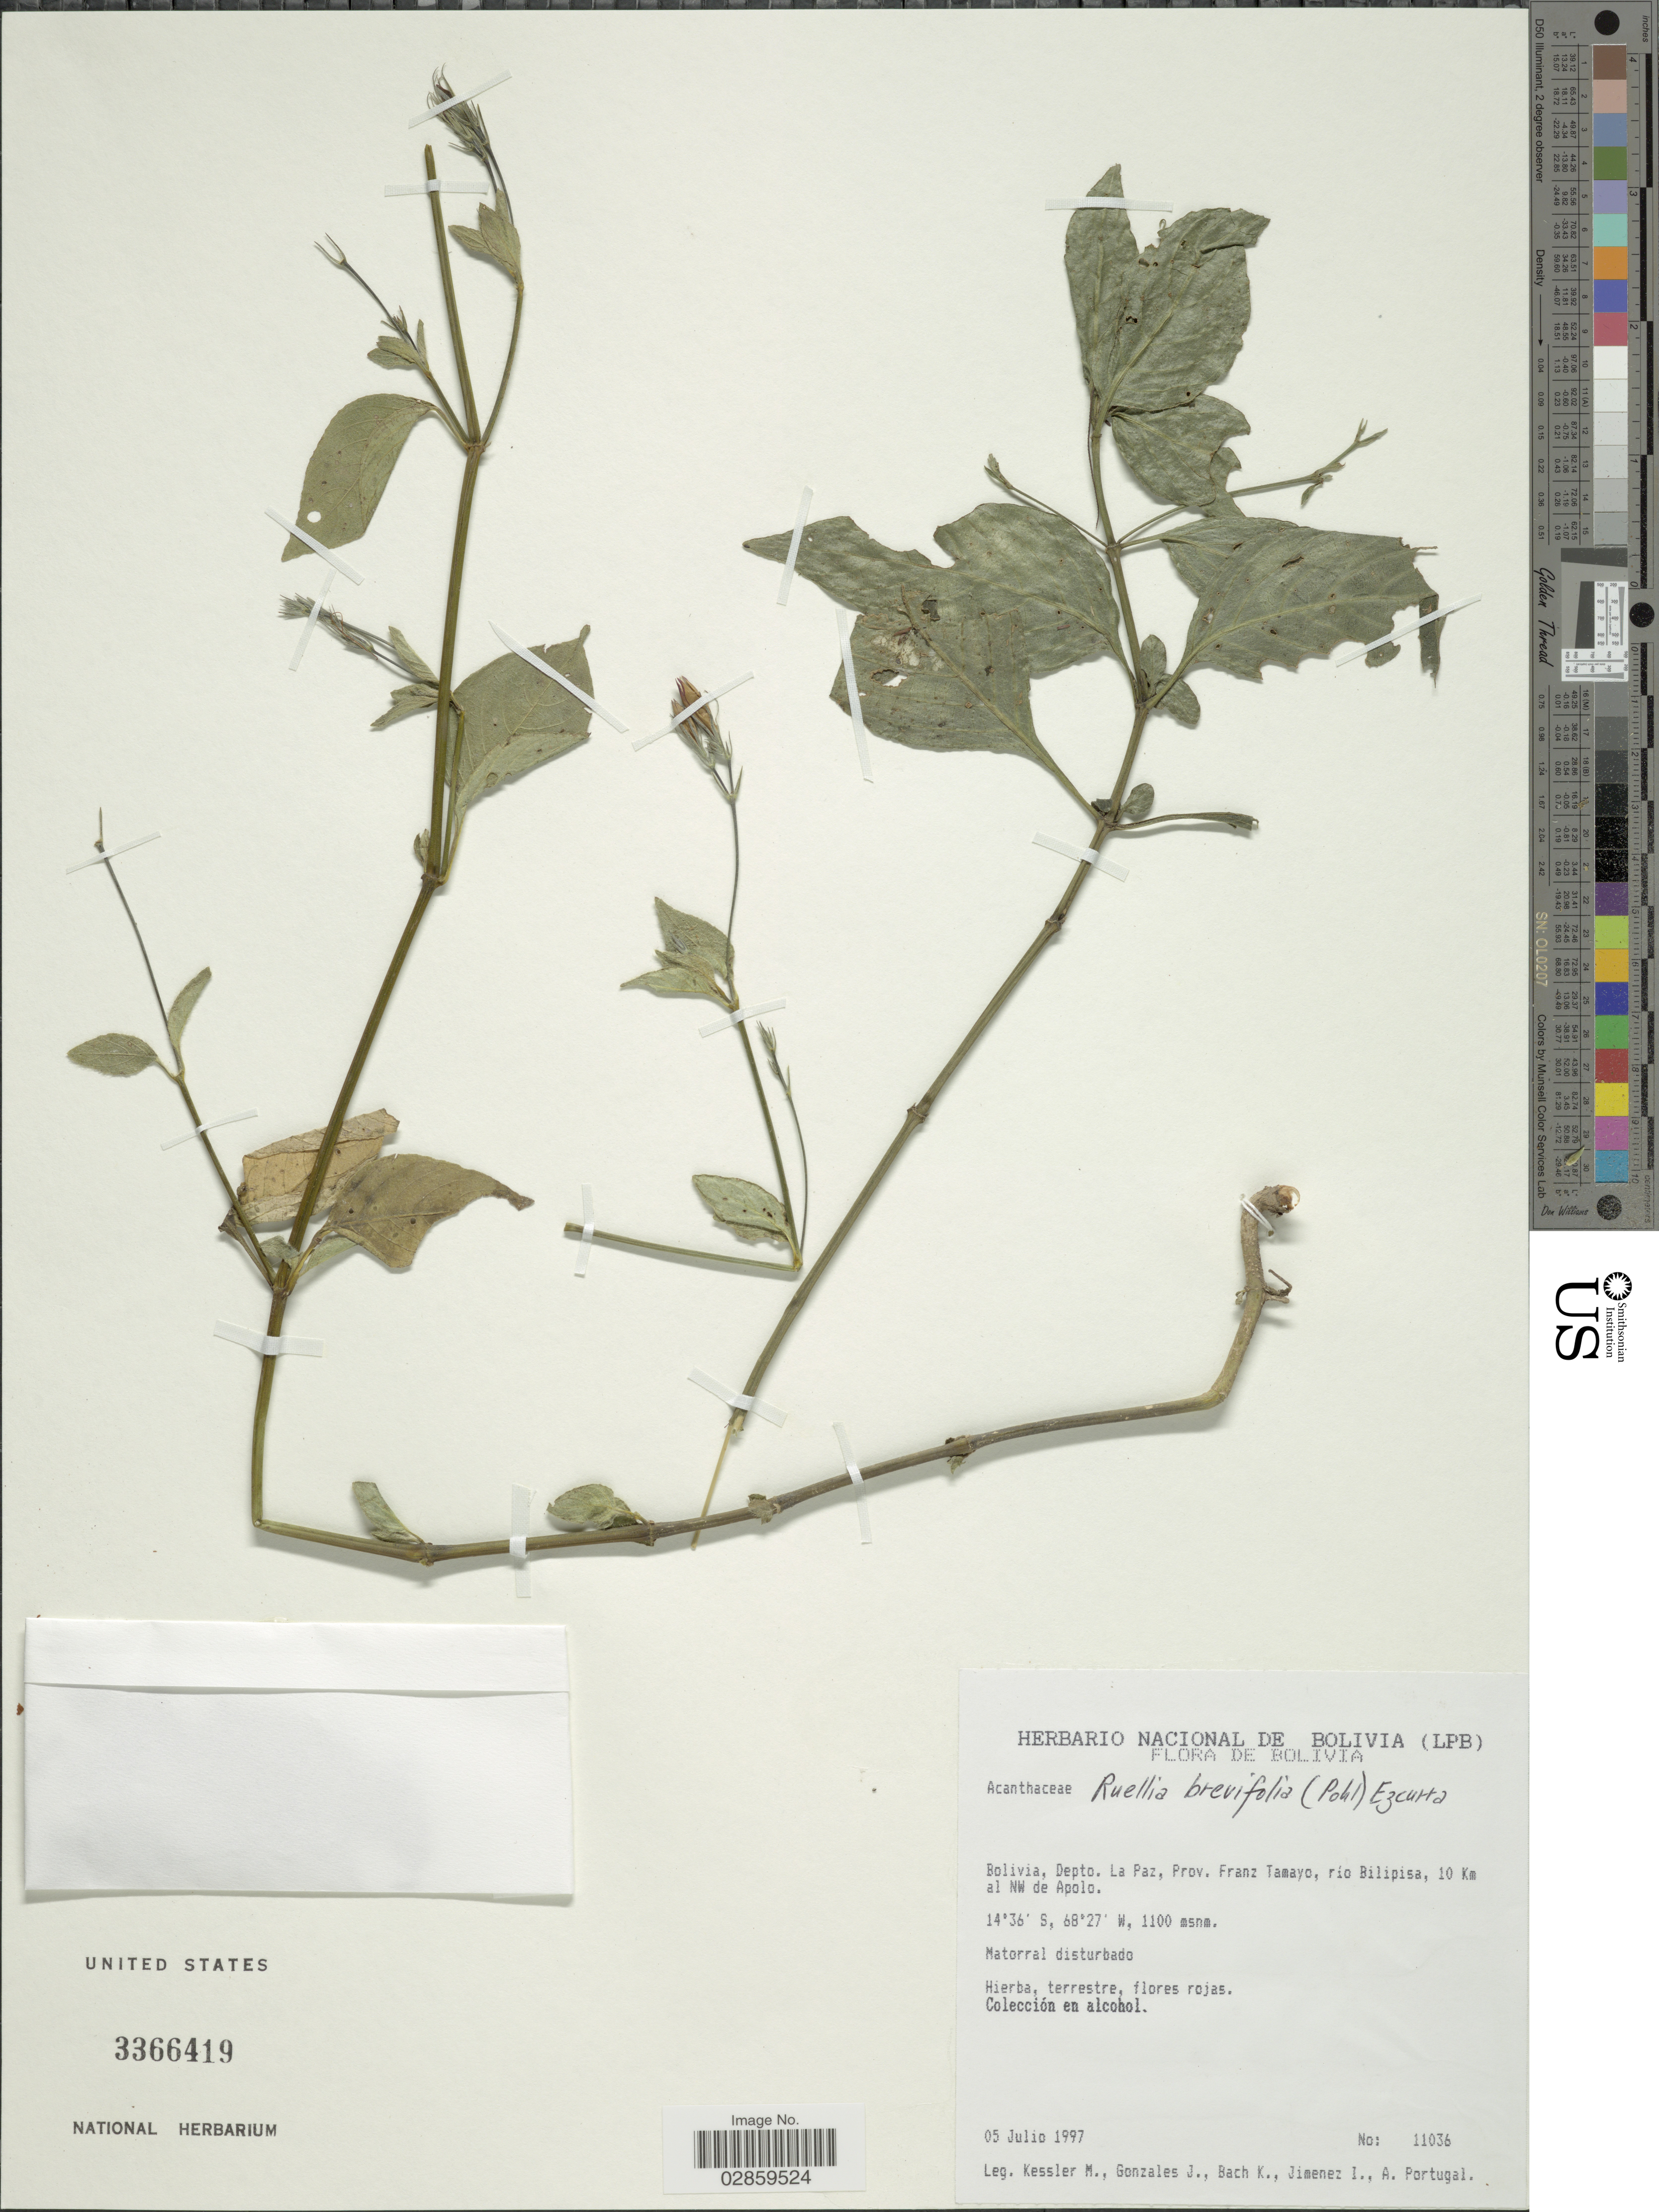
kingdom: Plantae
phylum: Tracheophyta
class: Magnoliopsida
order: Lamiales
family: Acanthaceae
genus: Ruellia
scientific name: Ruellia brevifolia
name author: (Pohl) C. Ezcurra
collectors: M. Kessler, J. Gonzales, K. Bach, I. Jimenez & A. Portugal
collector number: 11036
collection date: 1997-07-05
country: Bolivia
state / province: La Paz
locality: Depto. La Paz, Prov. Franz Tamayo, río Bilipisa, 10 Km al NW de Apolo.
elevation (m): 1100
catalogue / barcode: US 3366419